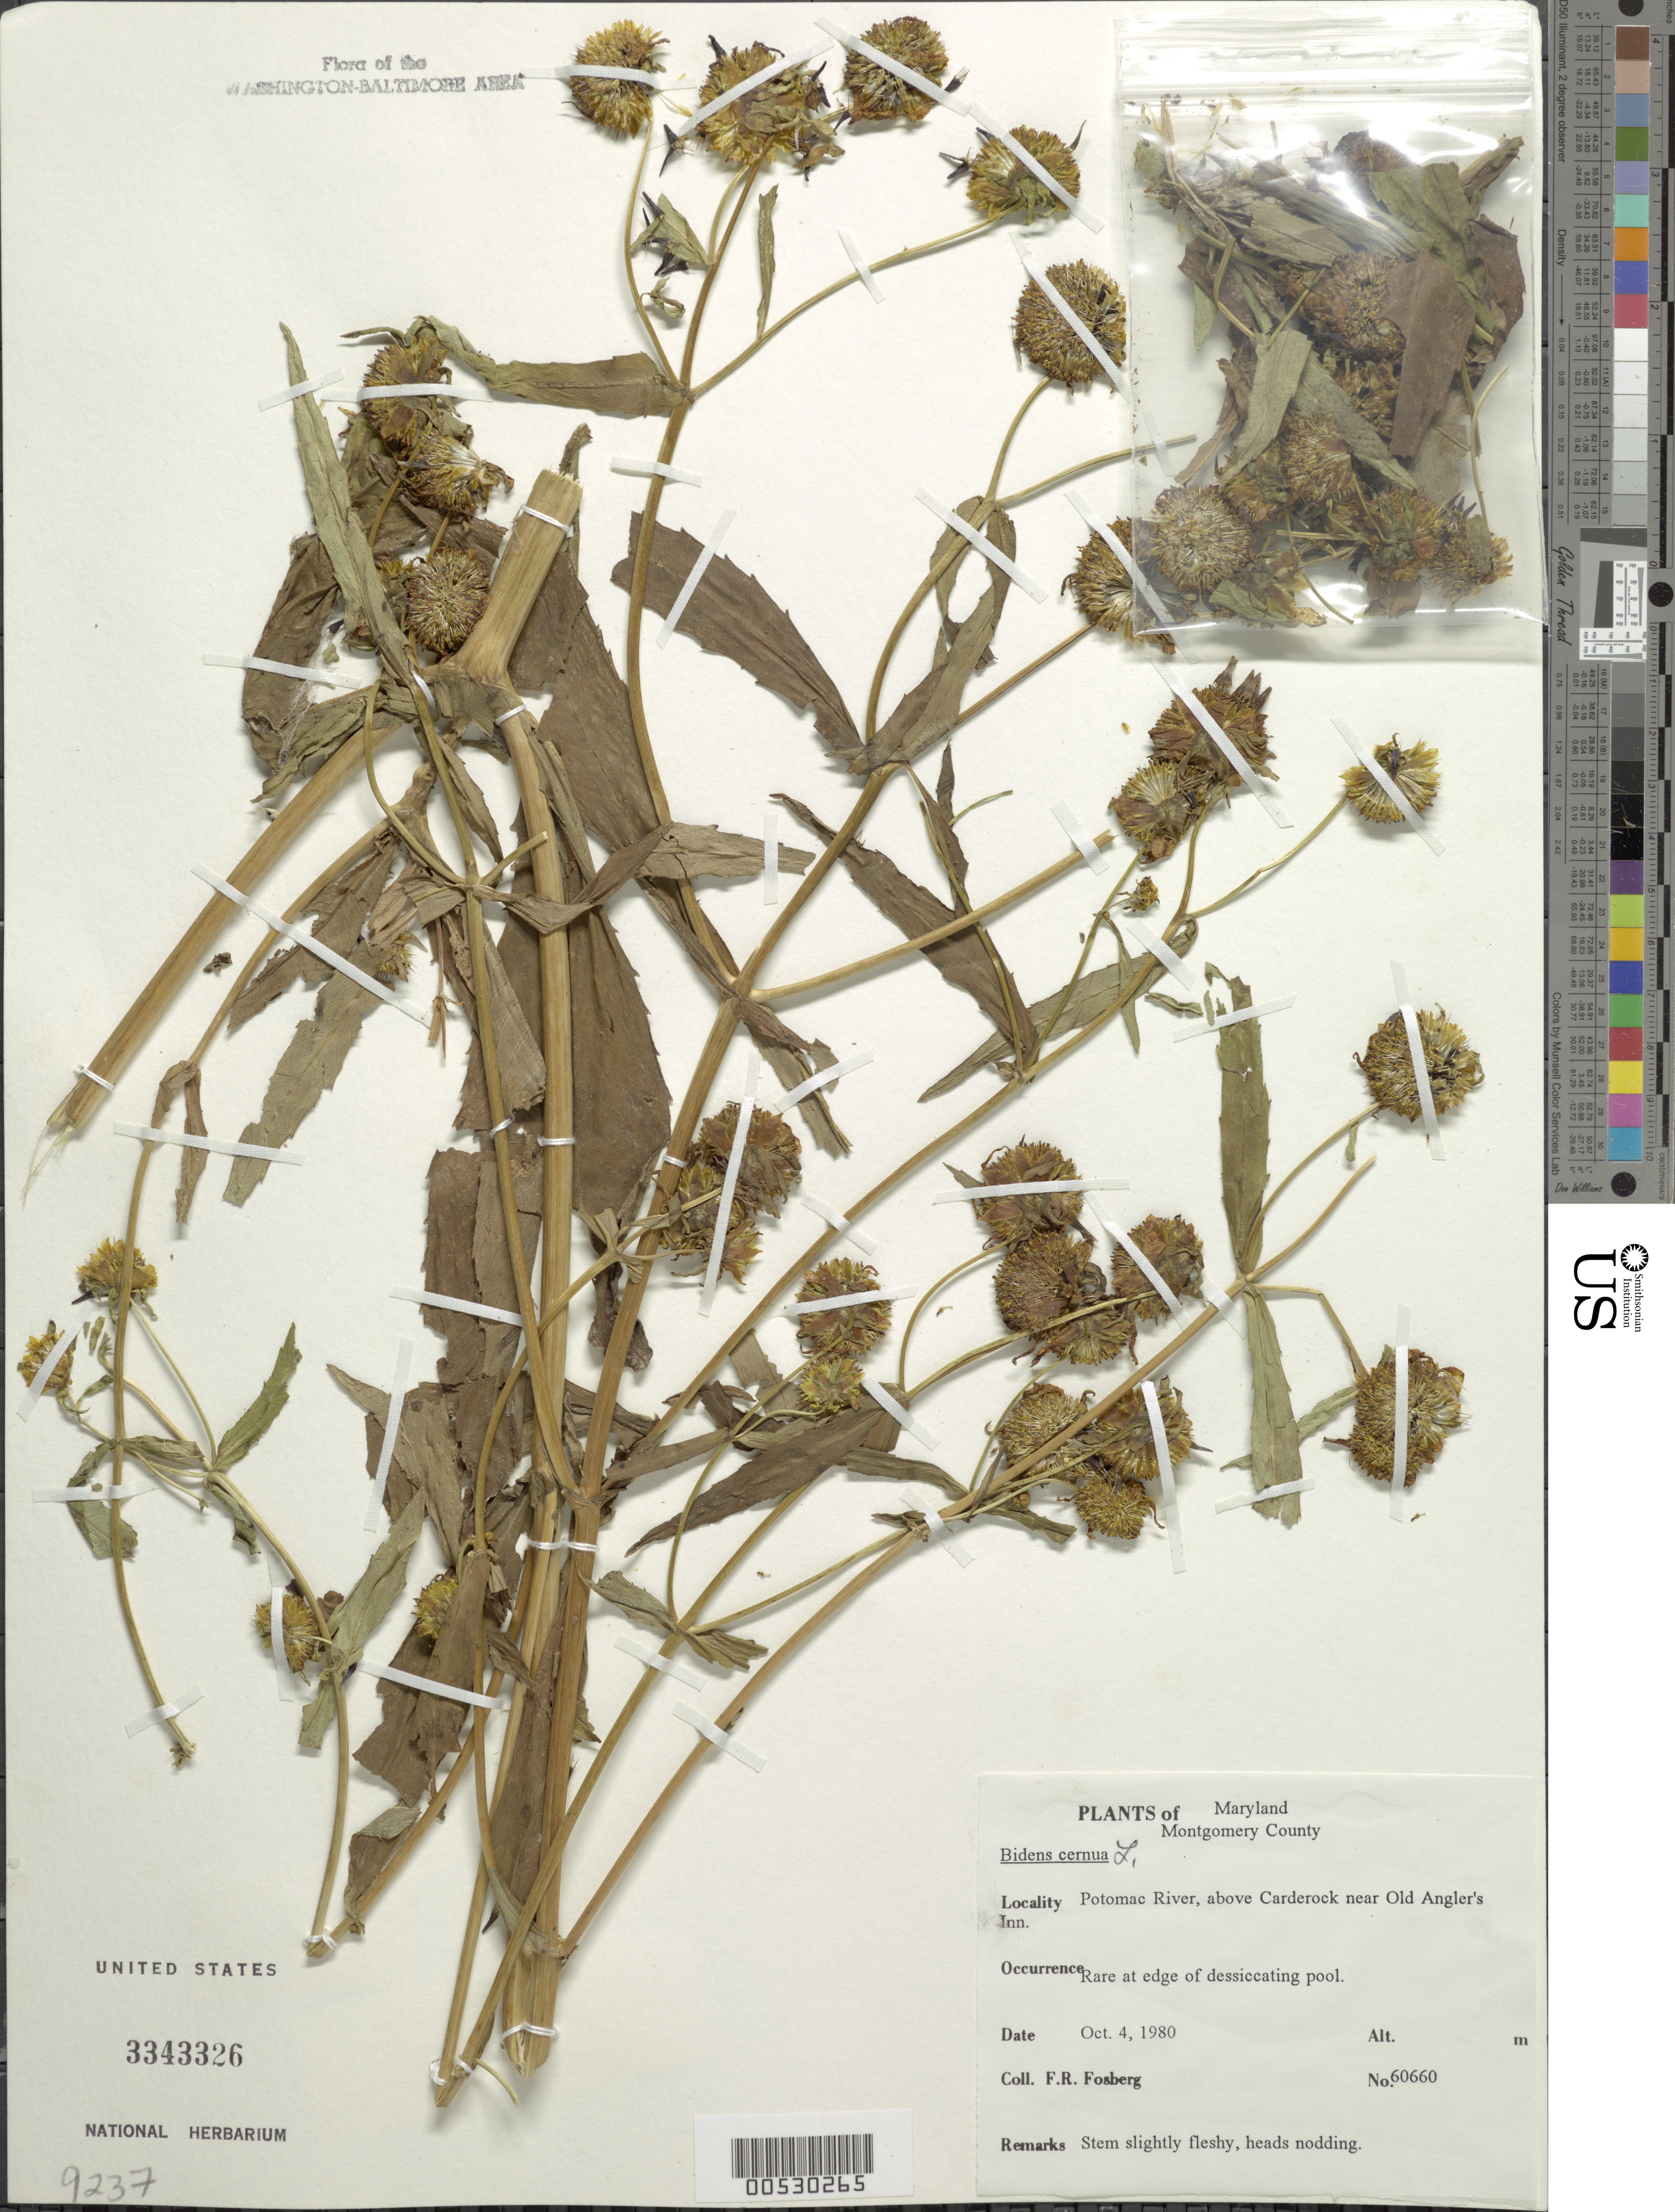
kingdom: Plantae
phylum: Tracheophyta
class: Magnoliopsida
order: Asterales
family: Asteraceae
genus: Bidens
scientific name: Bidens cernua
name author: L.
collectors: F. R. Fosberg & S. C. Rainey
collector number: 60660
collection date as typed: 04 Oct 1980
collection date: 1980-10-04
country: United States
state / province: Maryland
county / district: Montgomery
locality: Potomac River, above Carderock near Old Angler's Inn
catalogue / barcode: US 3343326